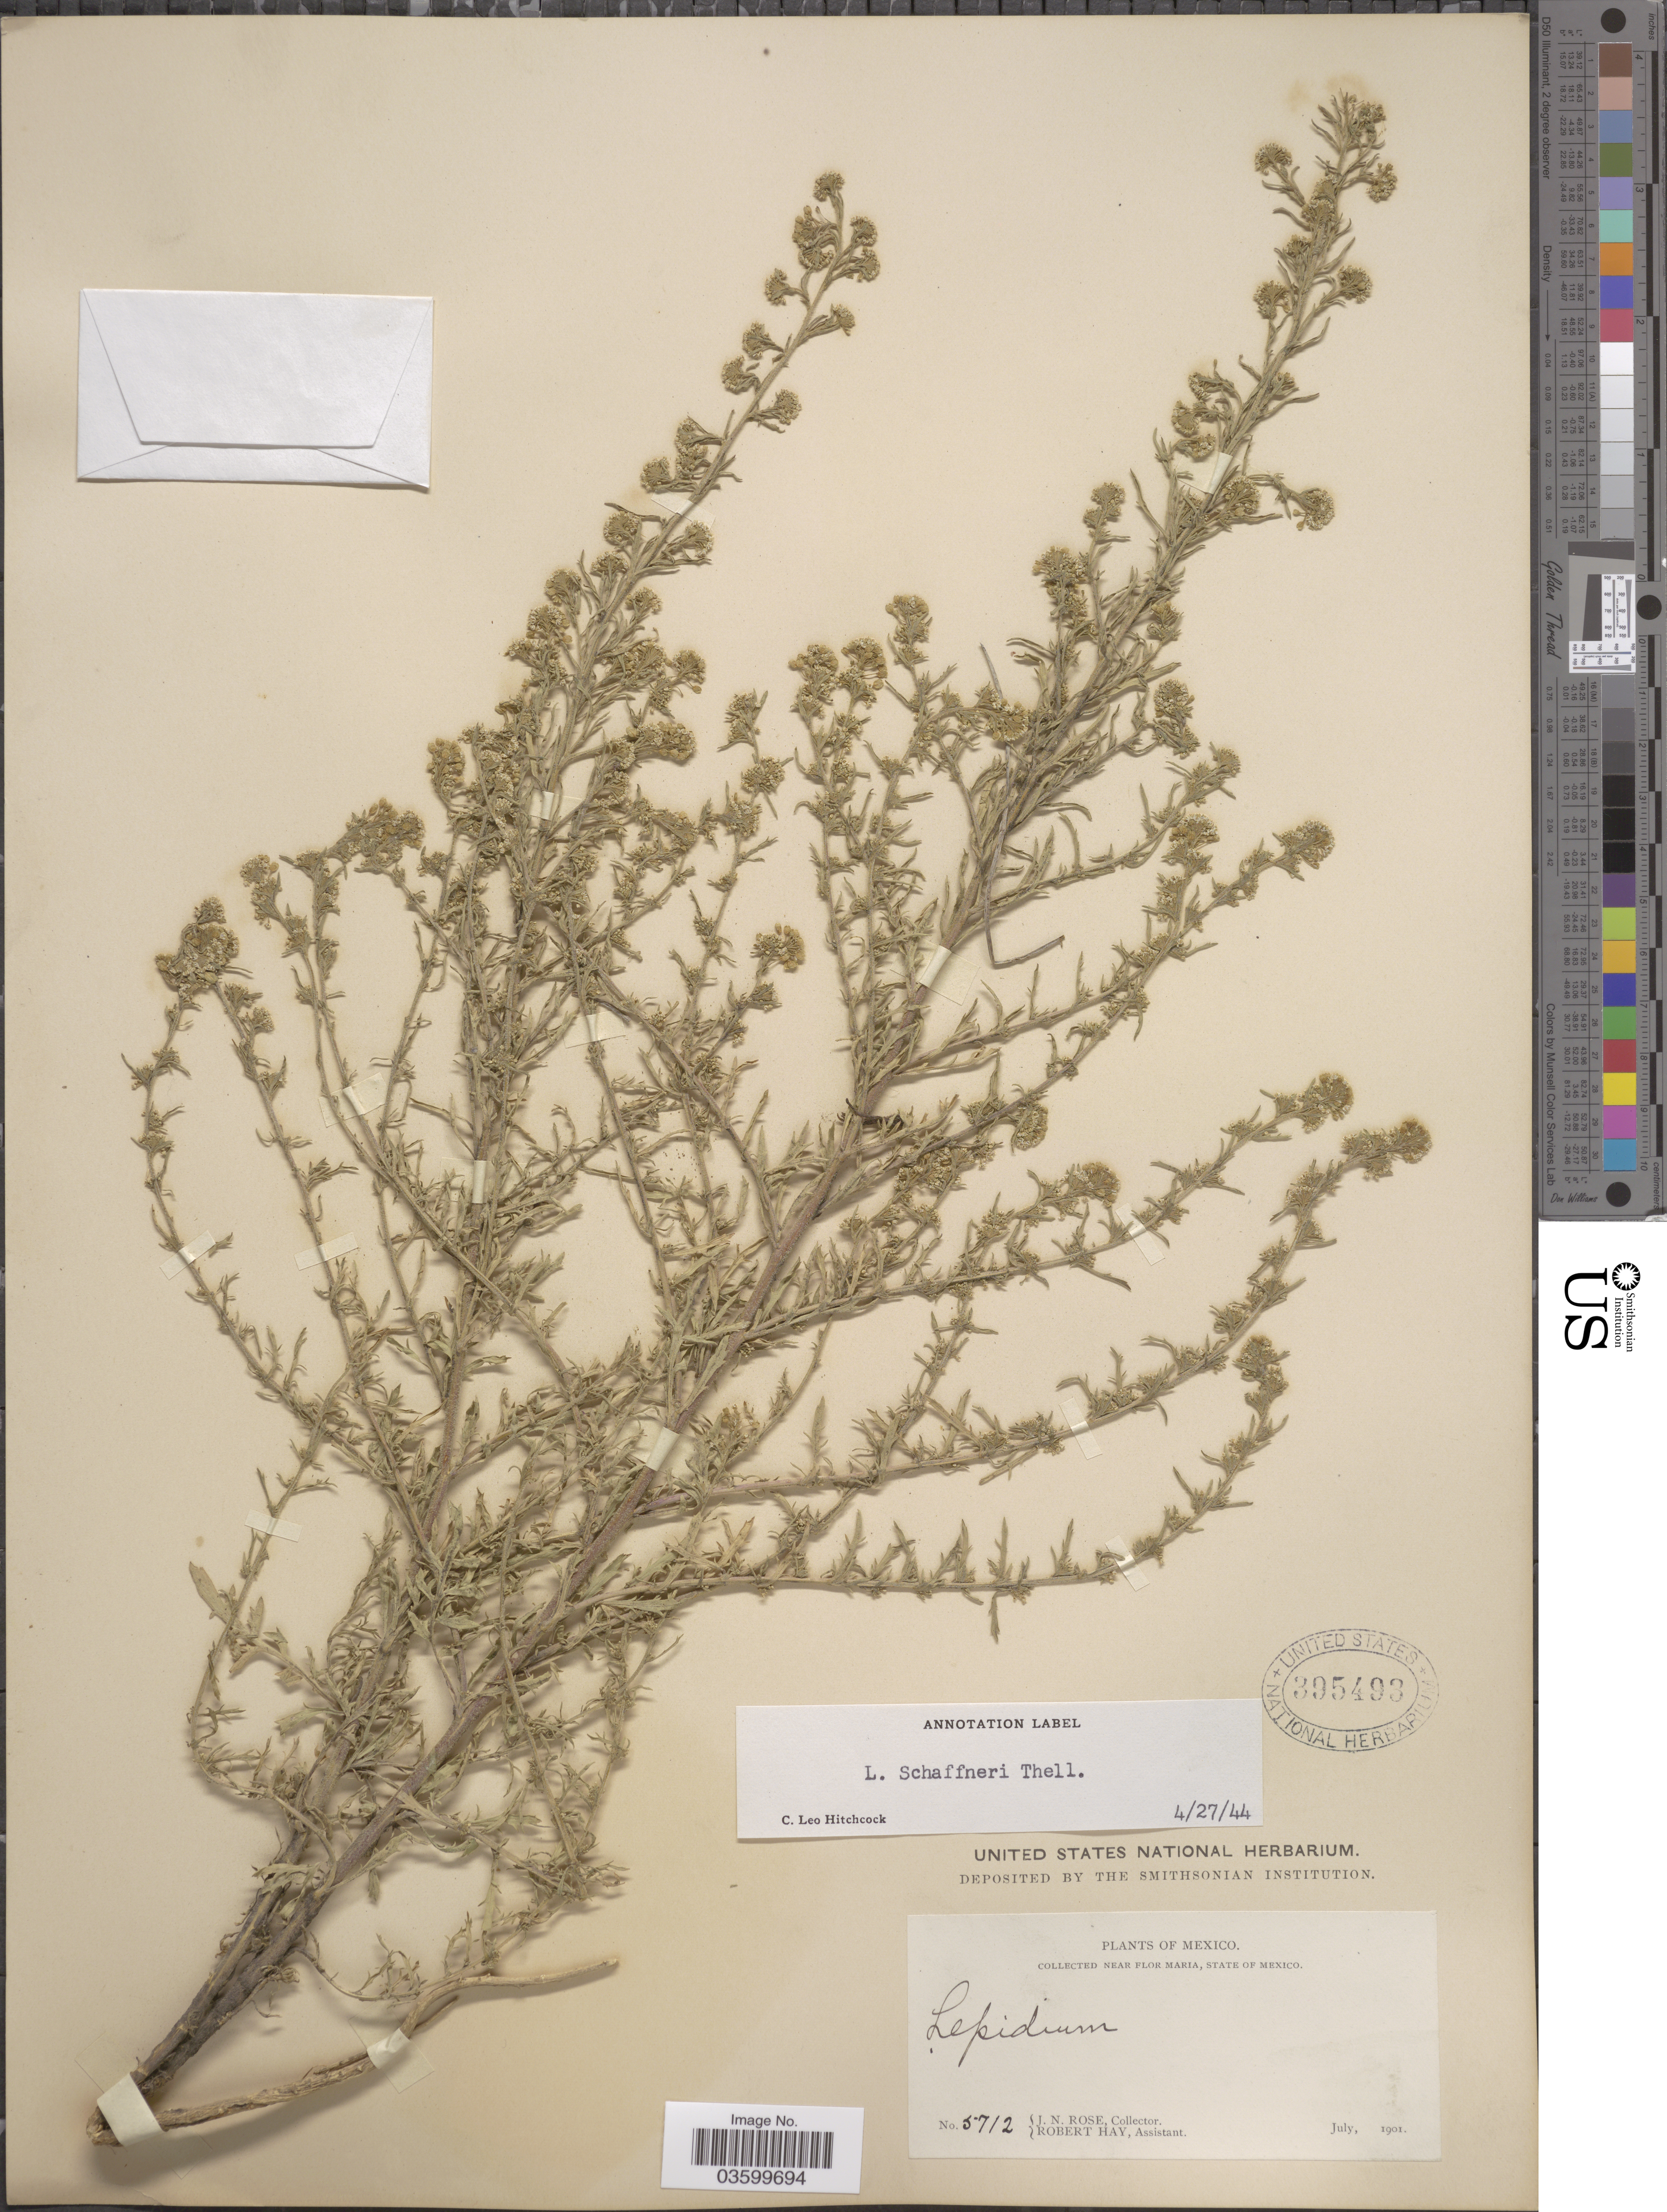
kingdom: Plantae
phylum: Tracheophyta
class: Magnoliopsida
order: Brassicales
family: Brassicaceae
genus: Lepidium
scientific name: Lepidium gerloffianum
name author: Vatke ex Thell.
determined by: Al-Shehbaz, I. A., (MO), Missouri Botanical Garden (UNITED STATES)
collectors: J. N. Rose & J. H. Painter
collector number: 5712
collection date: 1901-07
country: Mexico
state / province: México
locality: Near Flor Maria.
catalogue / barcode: US 395493